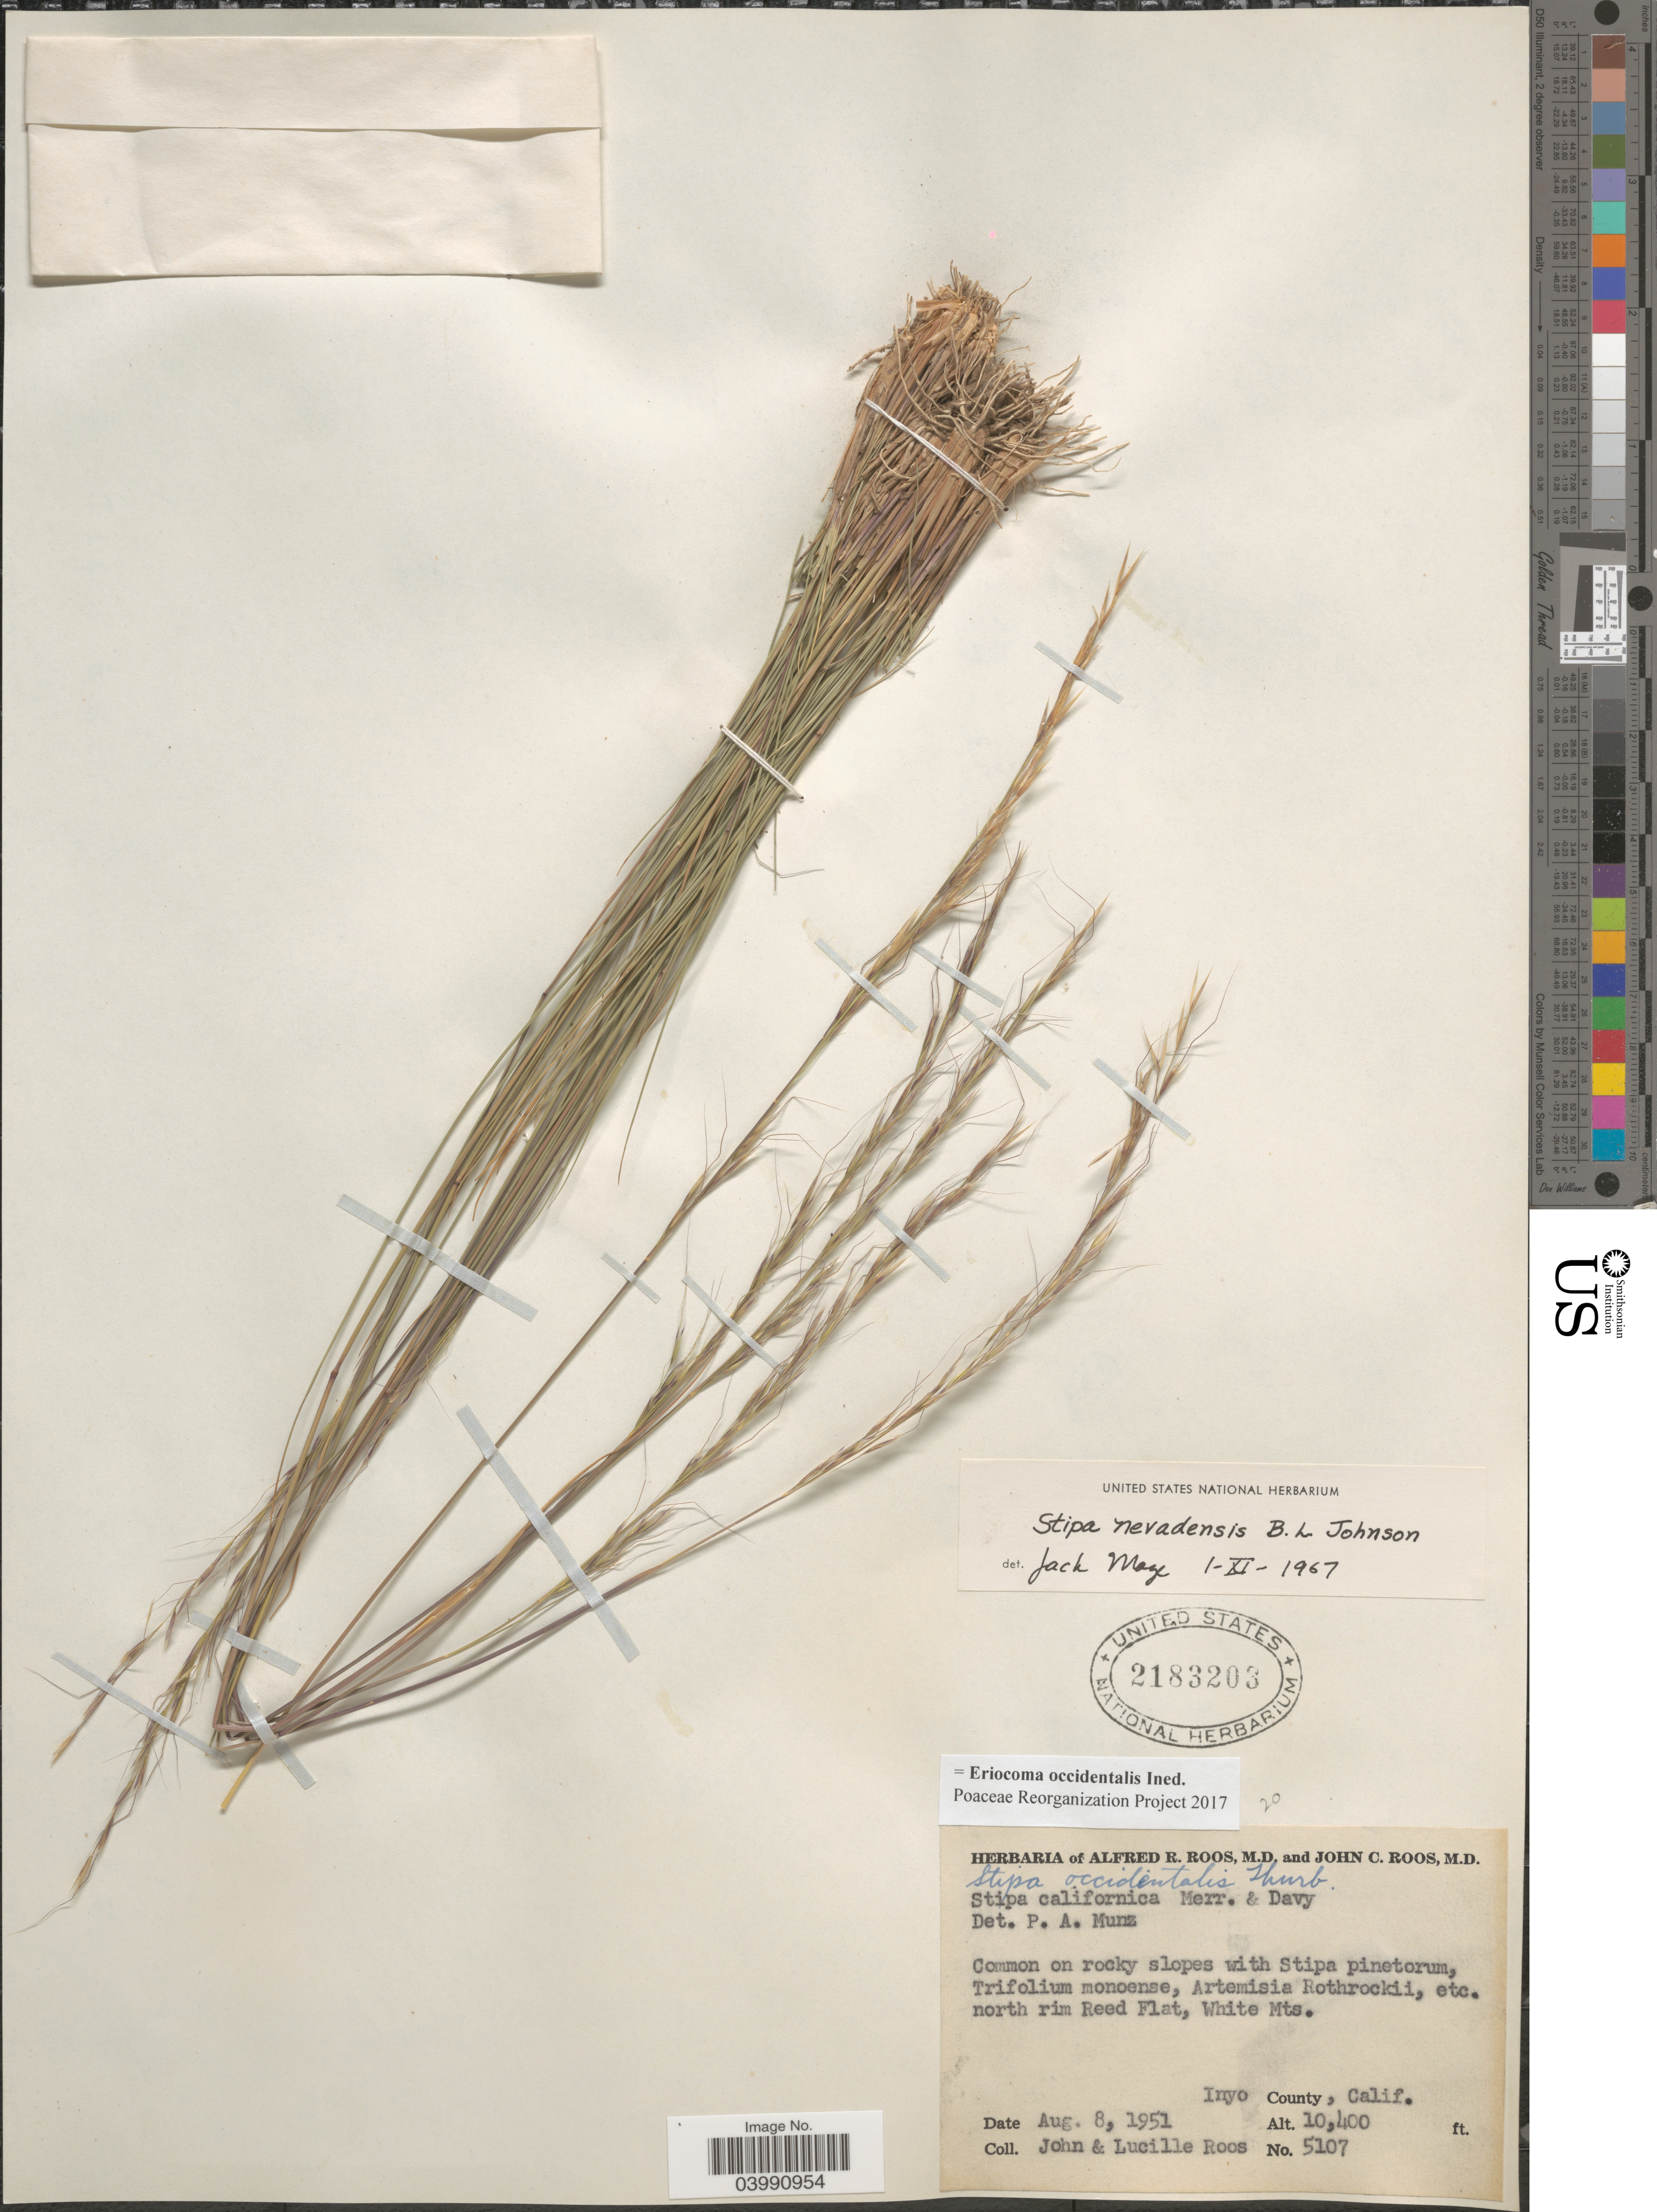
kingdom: Plantae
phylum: Tracheophyta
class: Liliopsida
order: Poales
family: Poaceae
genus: Eriocoma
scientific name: Eriocoma occidentalis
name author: (Thurb. ex S. Watson) Romasch.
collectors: J. C. Roos & L. Roos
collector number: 5107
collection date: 1951-08-08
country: United States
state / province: California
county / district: Inyo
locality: North rim Reed Flat, White Mts. Inyo County.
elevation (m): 3170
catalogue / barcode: US 2183203